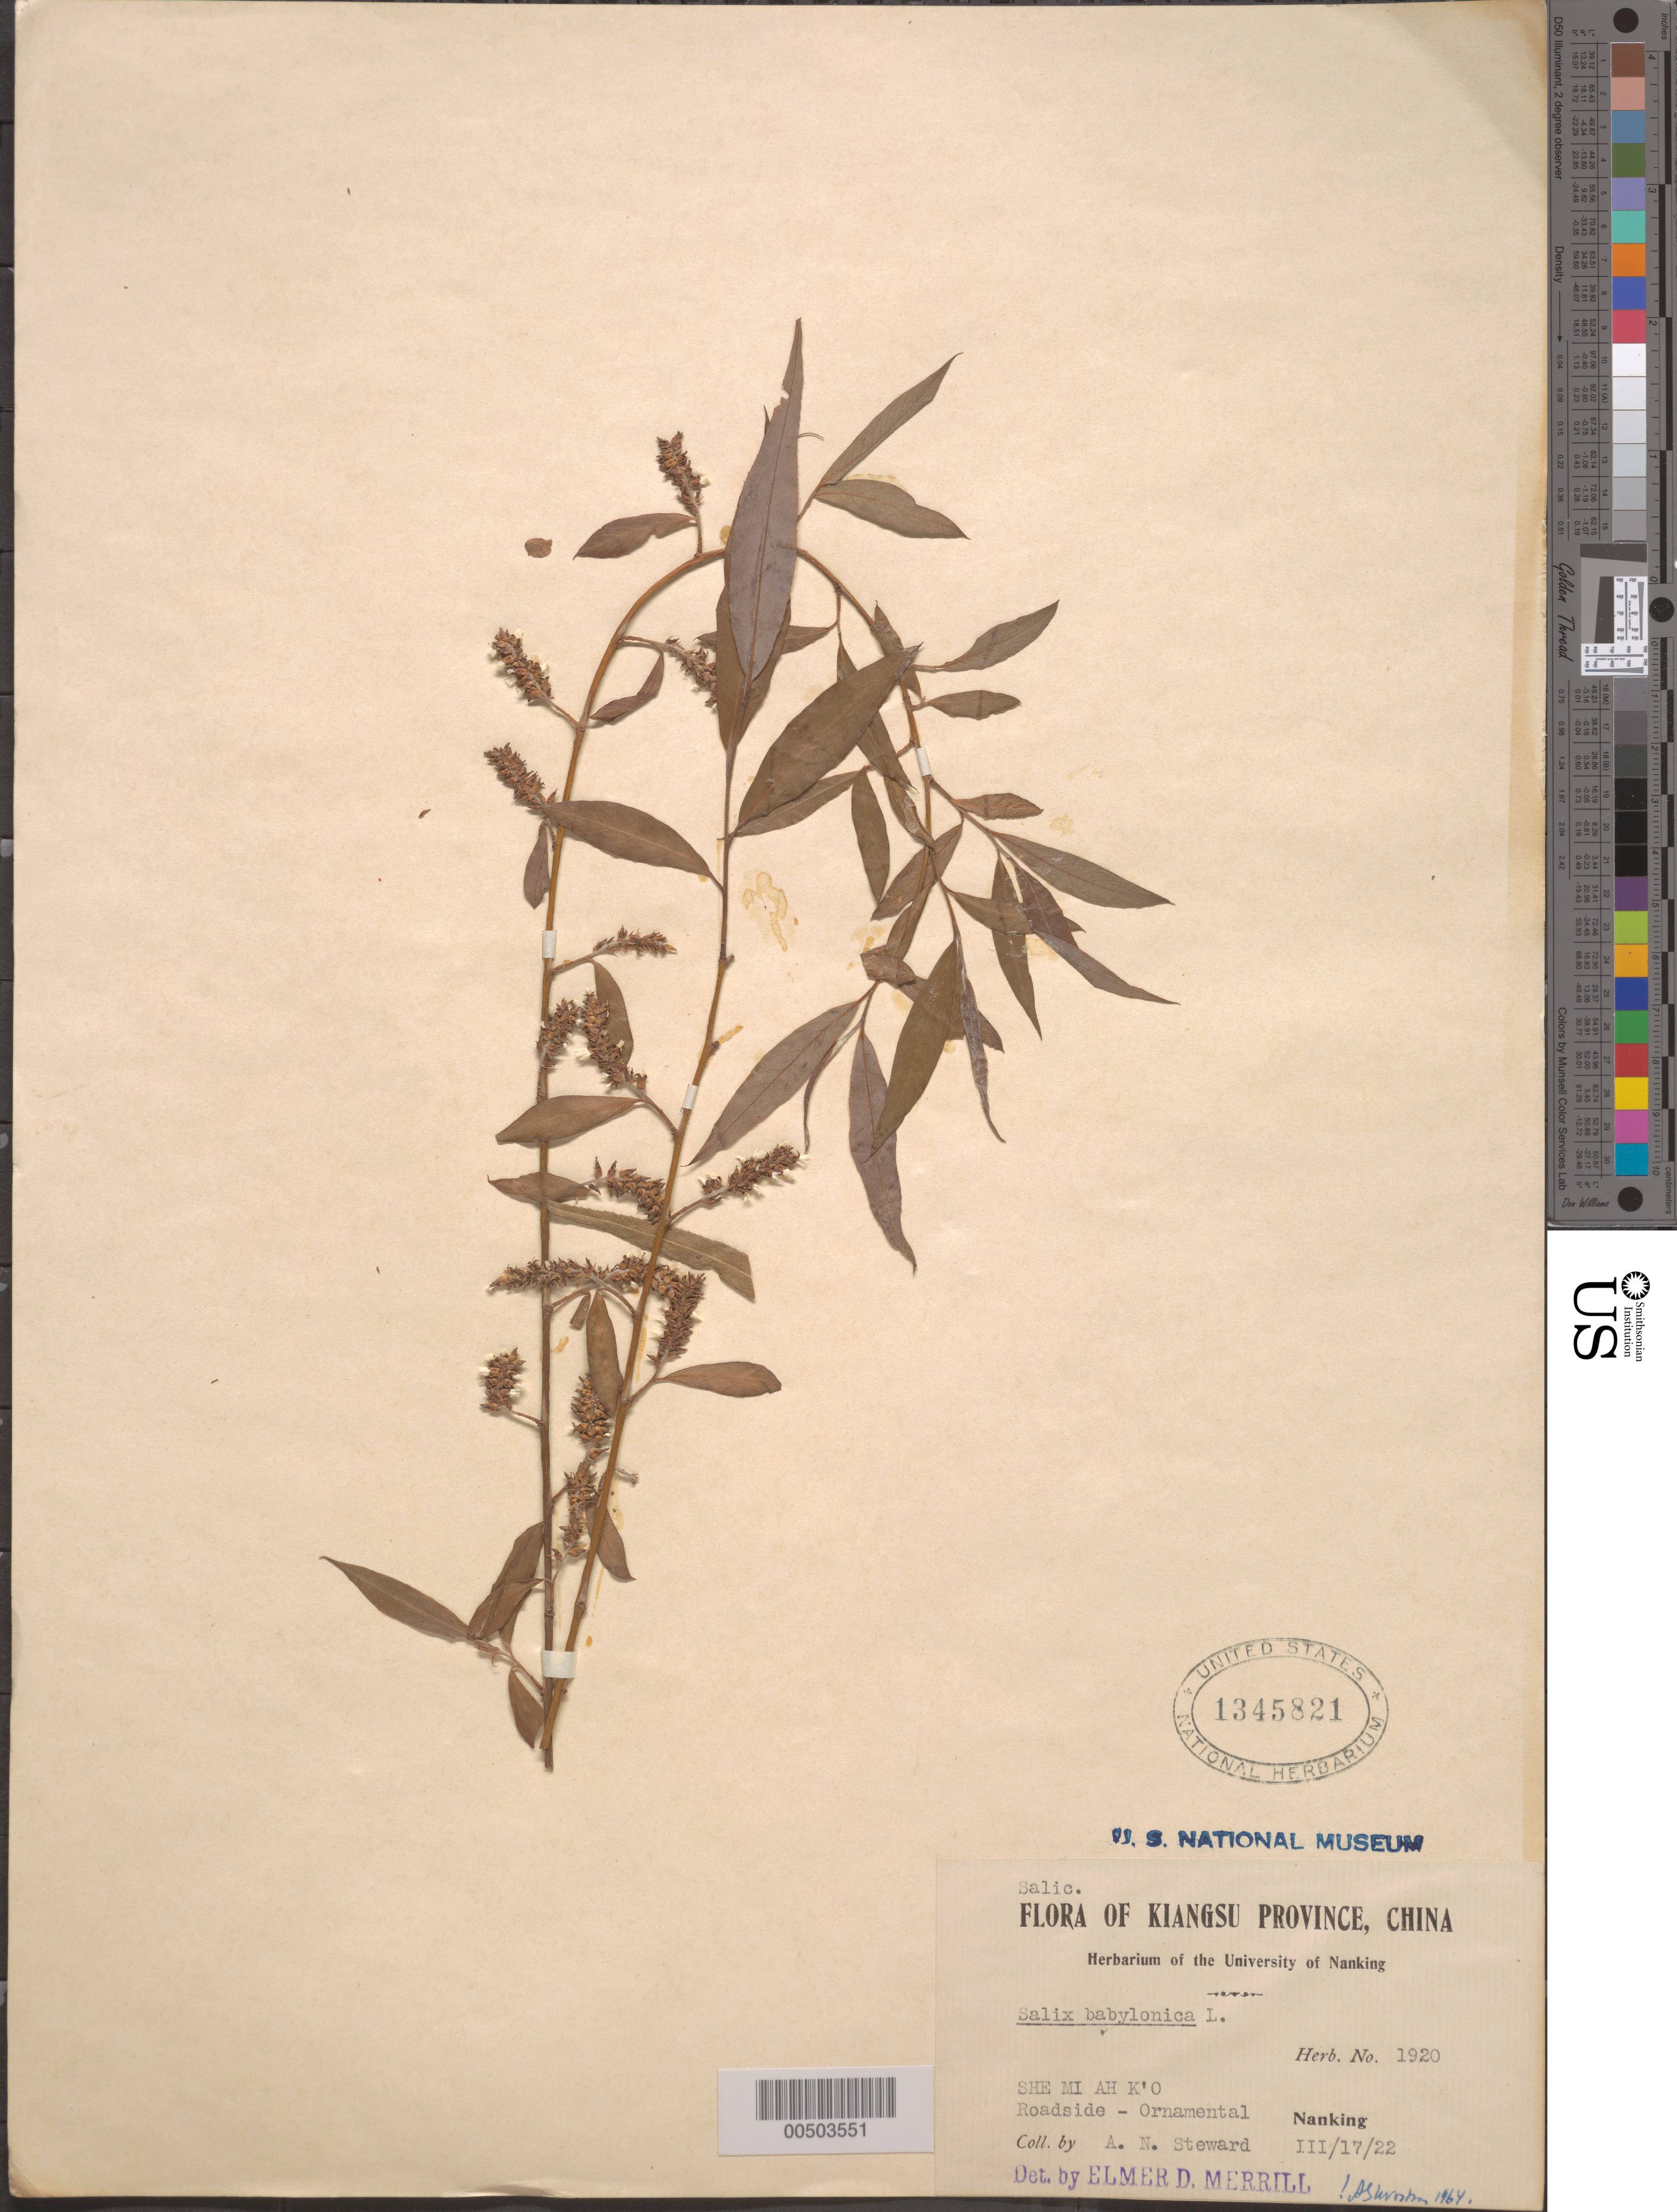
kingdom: Plantae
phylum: Tracheophyta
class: Magnoliopsida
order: Malpighiales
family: Salicaceae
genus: Salix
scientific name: Salix babylonica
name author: L.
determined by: Merrill, Elmer D.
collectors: A. N. Steward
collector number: herb. no. 1920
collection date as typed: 17 Mar 1922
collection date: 1922-03-17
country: China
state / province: Jiangsu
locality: She Mi Ah K'o, roadside, Nanking (Nanjing) District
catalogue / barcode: US 1345821